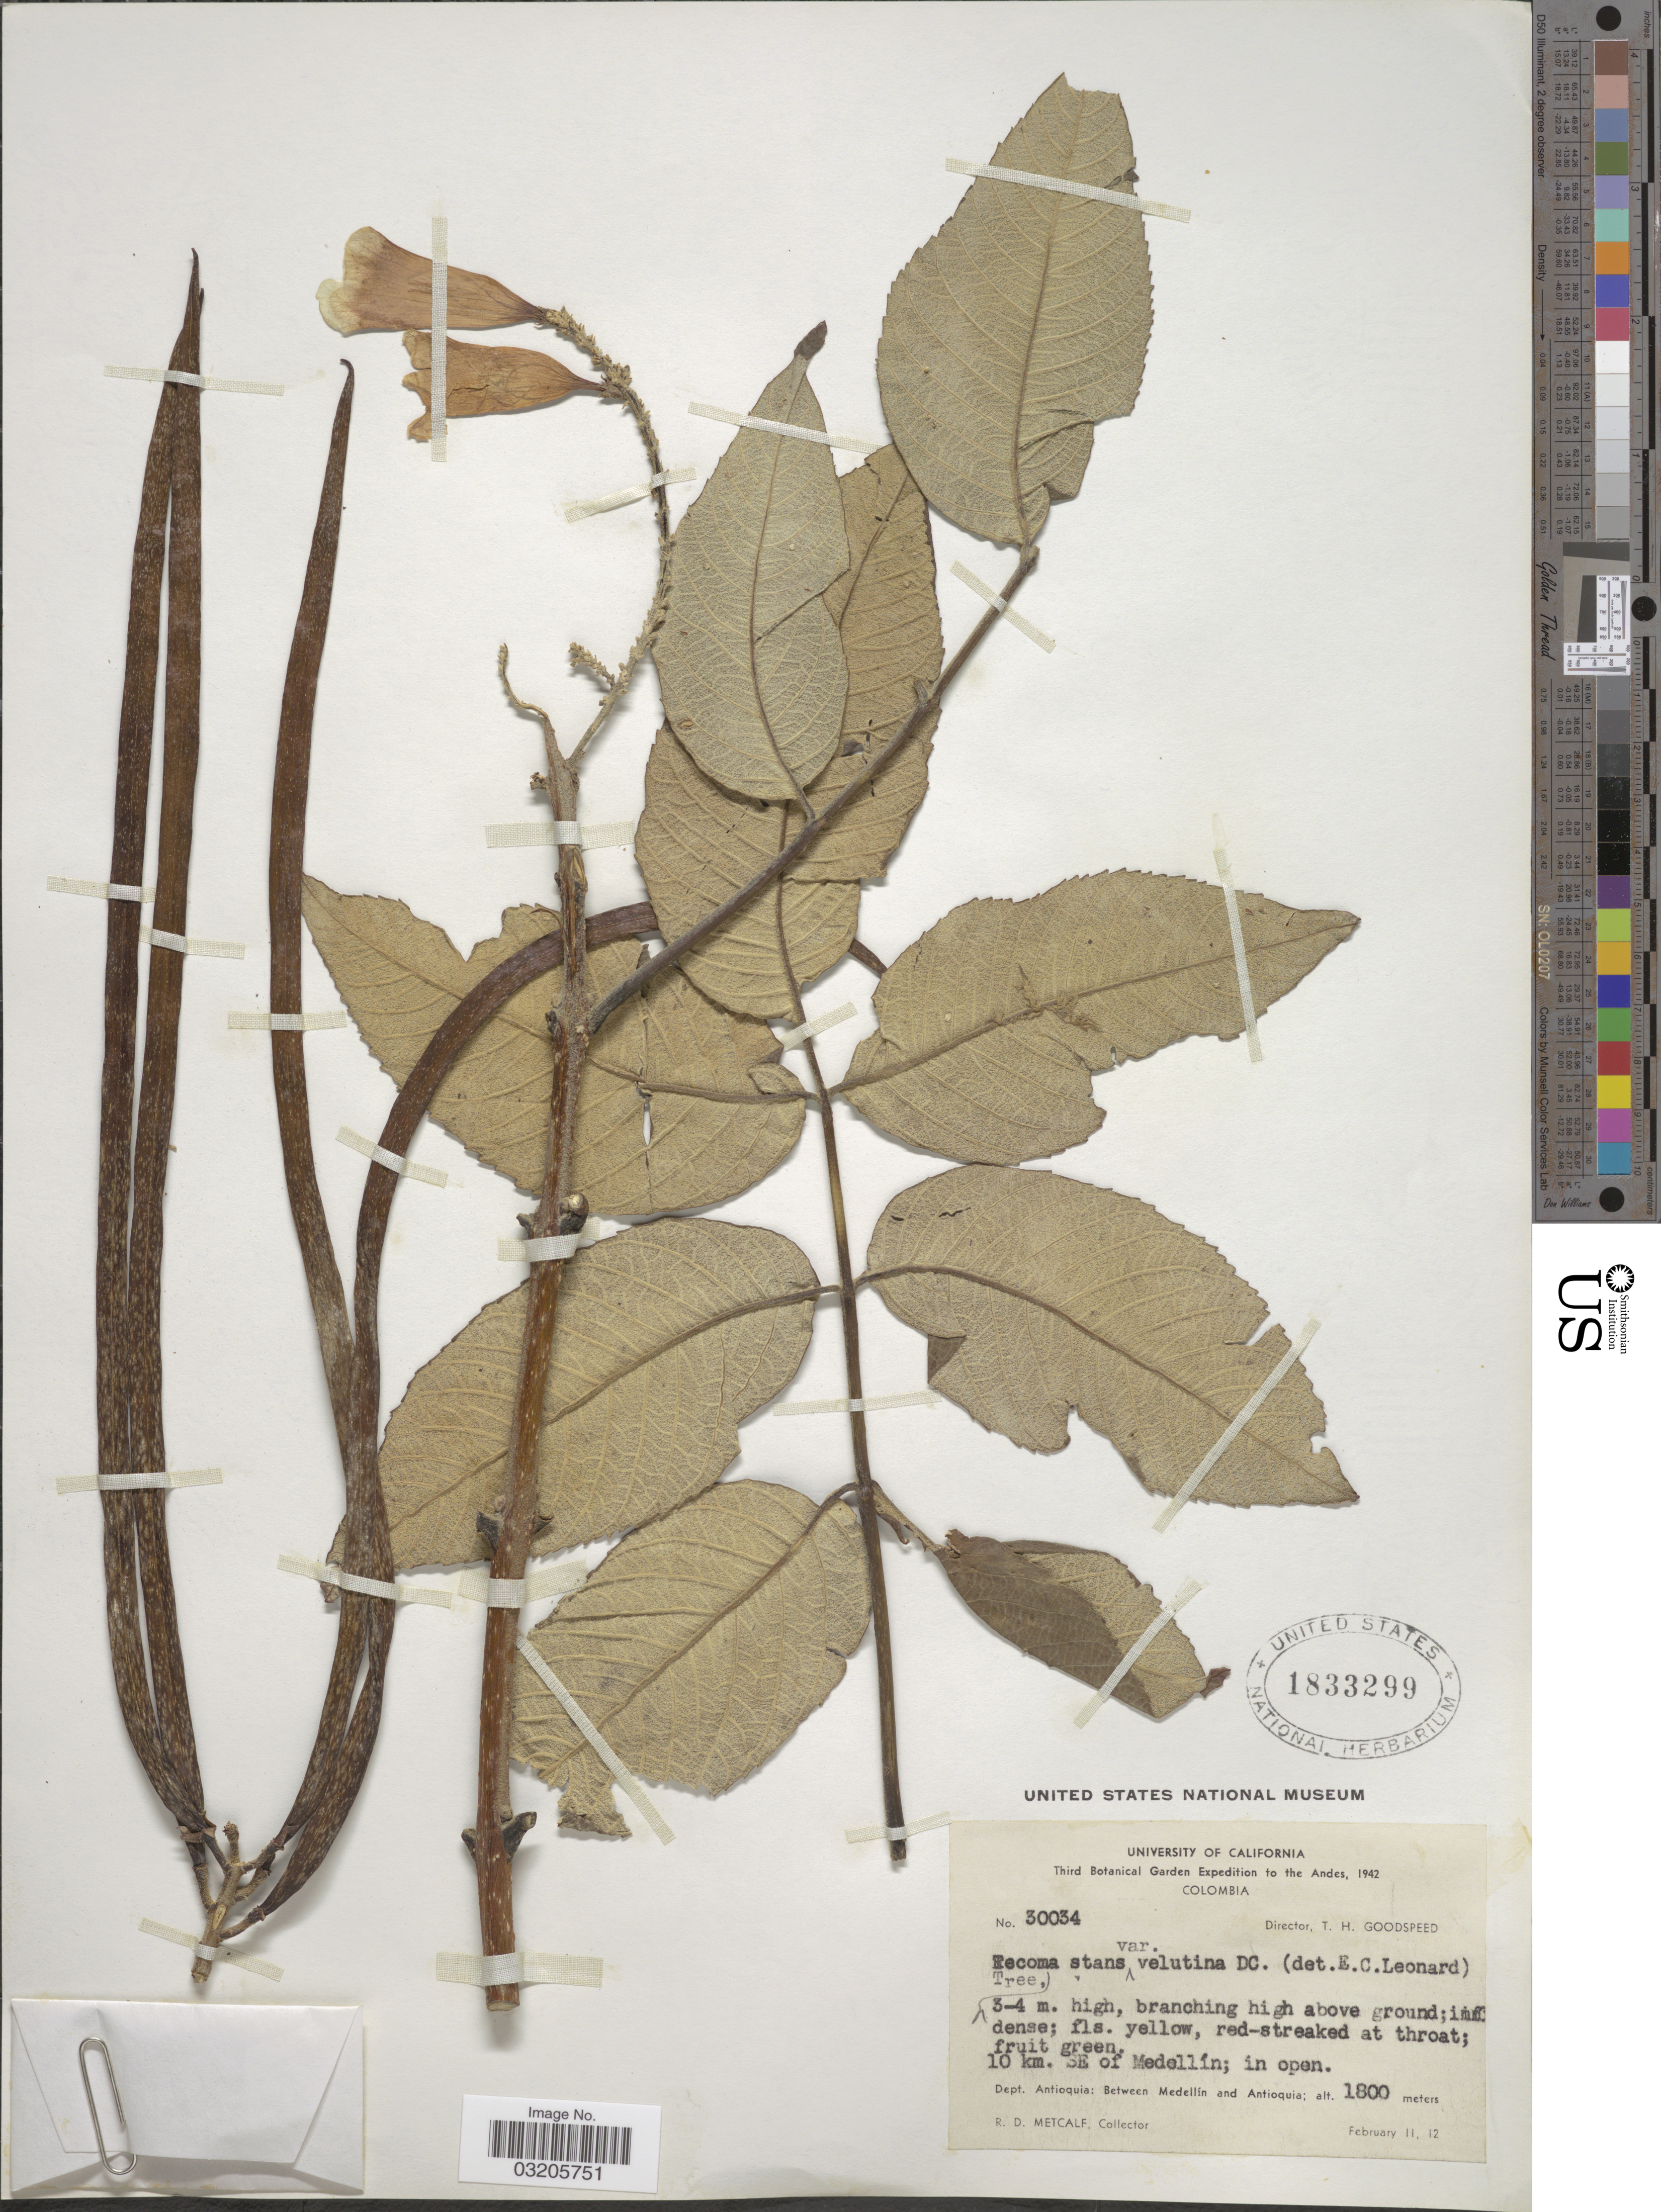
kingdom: Plantae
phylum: Tracheophyta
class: Magnoliopsida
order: Lamiales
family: Bignoniaceae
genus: Tecoma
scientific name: Tecoma stans var. velutina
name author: DC.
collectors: R. D. Metcalf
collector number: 30034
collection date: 1942-02-11/1942-02-12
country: Colombia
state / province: Antioquia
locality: The Andes. 10 km. SE of Medellín. Dept. Antioquia: Between Medellín and Antioquia.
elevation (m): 1800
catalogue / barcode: US 1833299